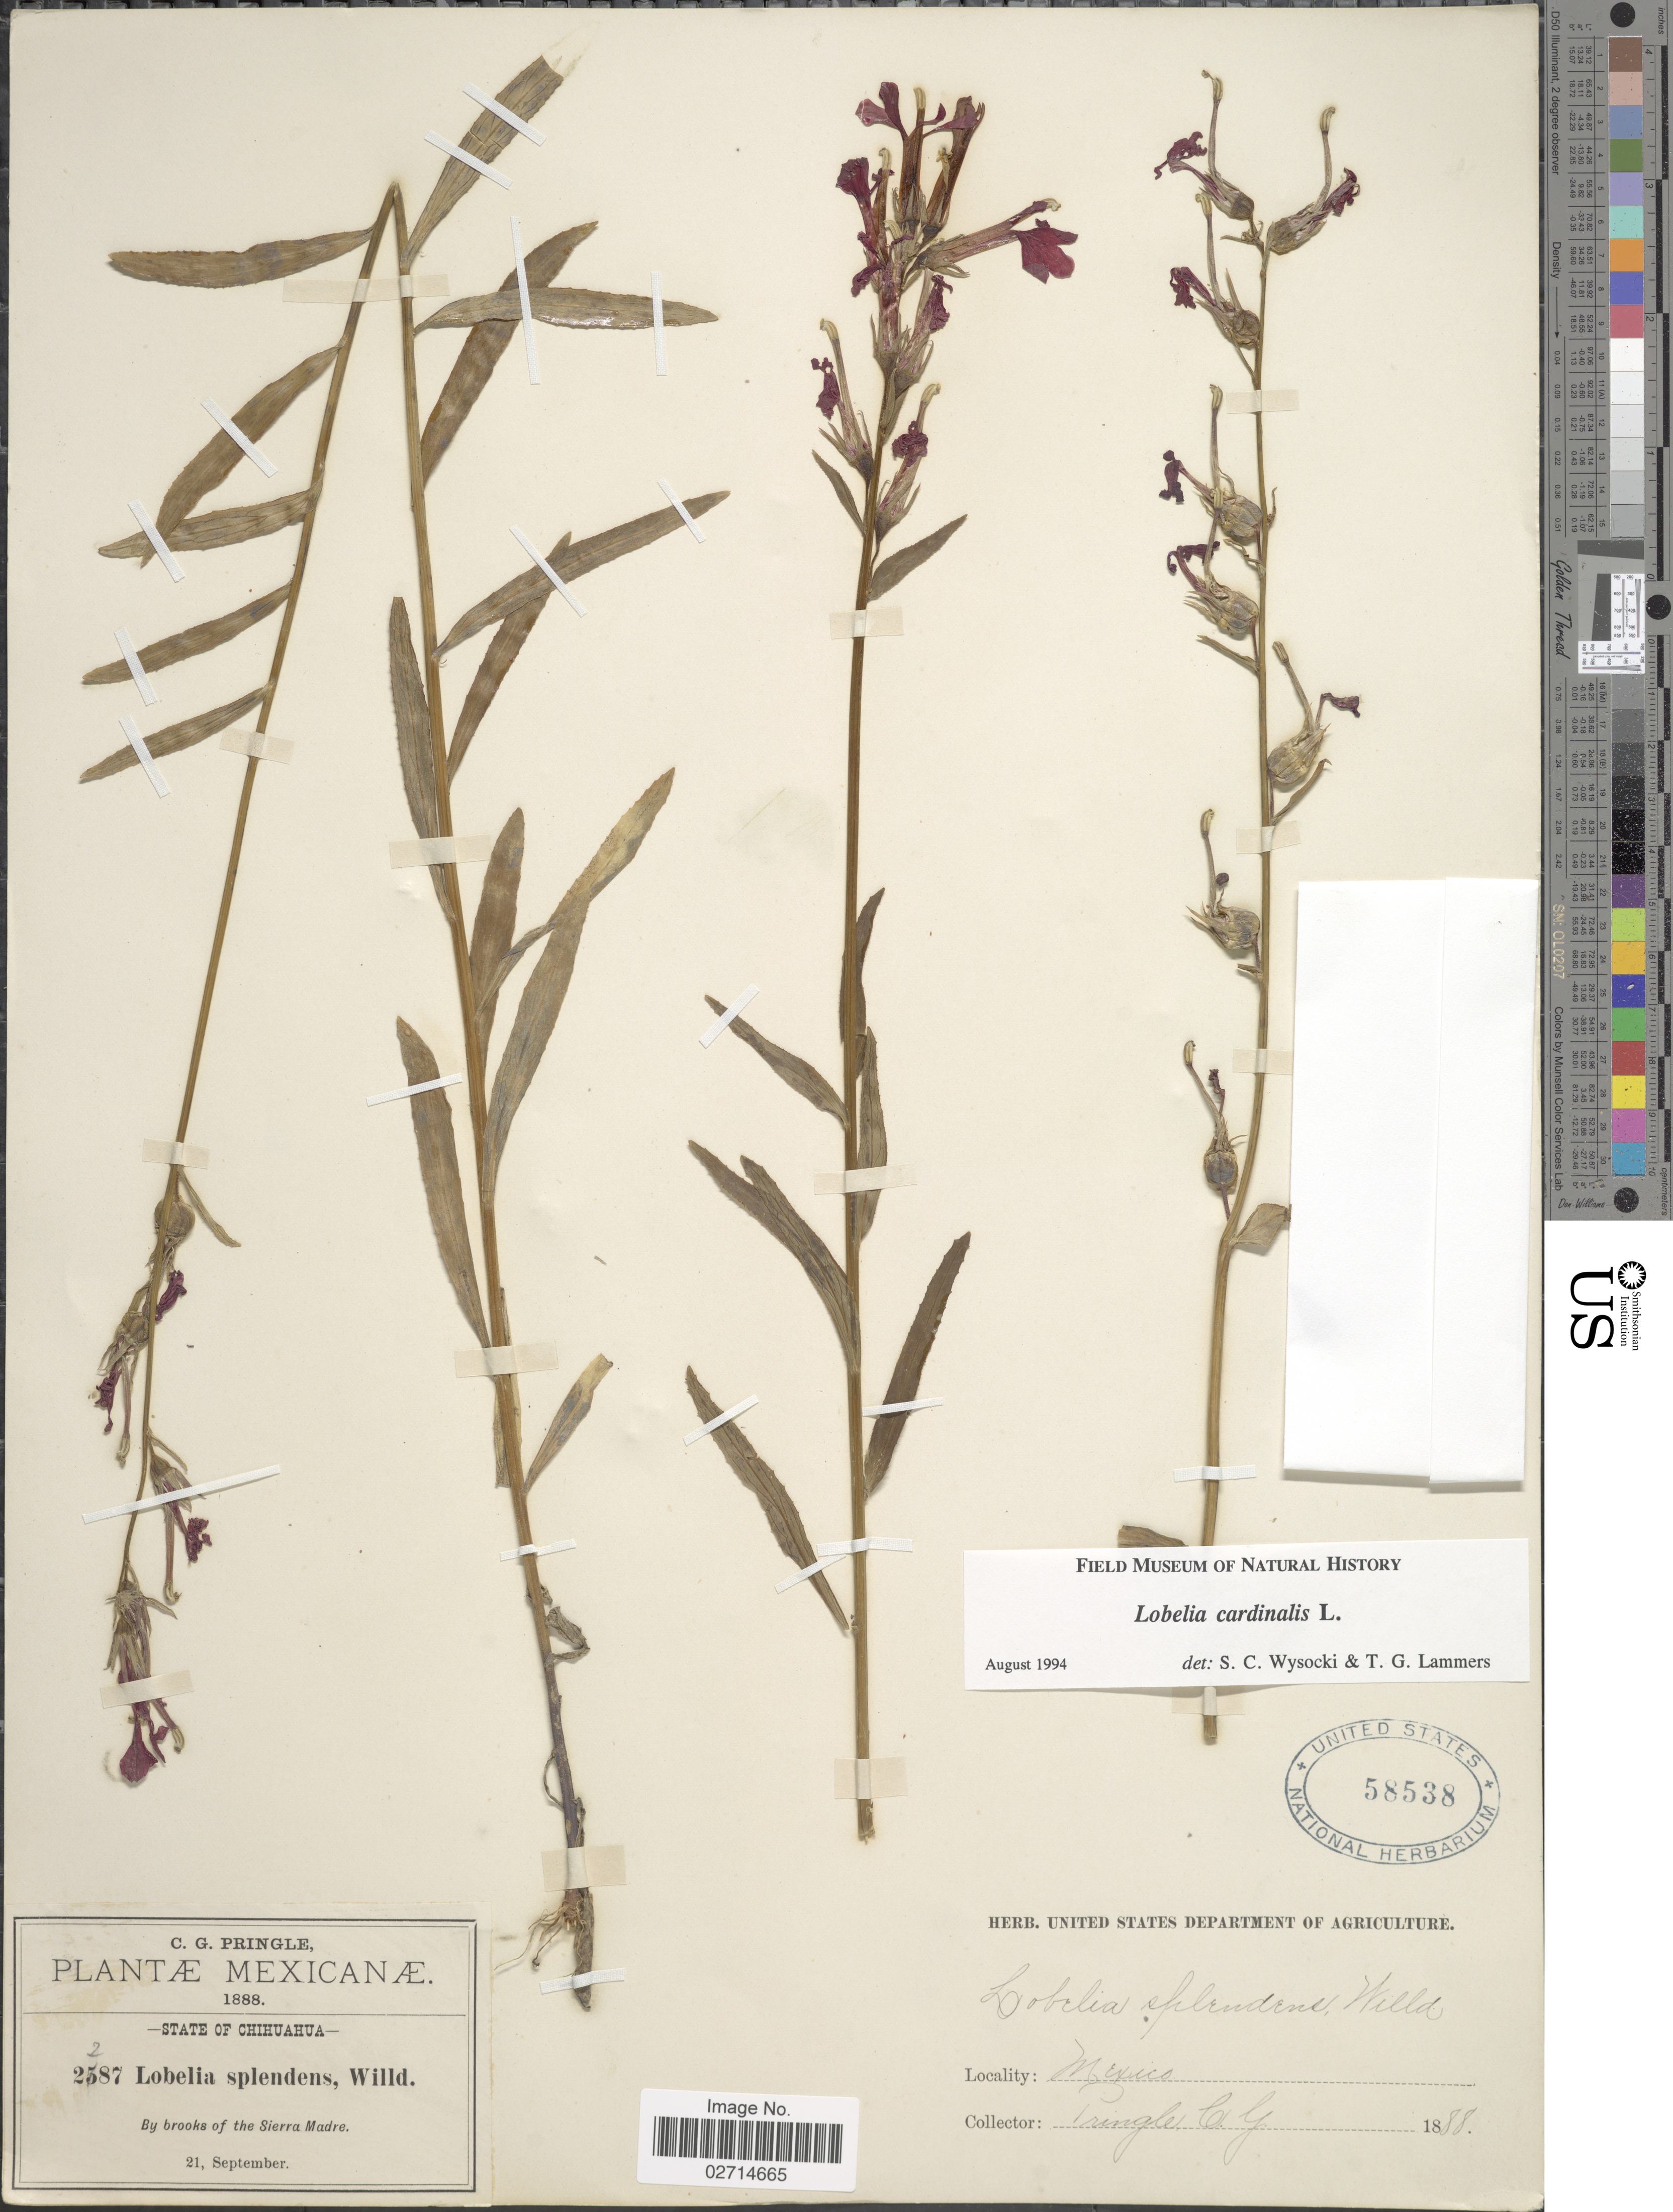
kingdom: Plantae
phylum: Tracheophyta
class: Magnoliopsida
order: Asterales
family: Campanulaceae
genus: Lobelia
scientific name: Lobelia cardinalis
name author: L.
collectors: C. G. Pringle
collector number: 2287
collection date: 1888-09-21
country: Mexico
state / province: Chihuahua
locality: By brooks of the Sierra Madre.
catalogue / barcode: US 58538